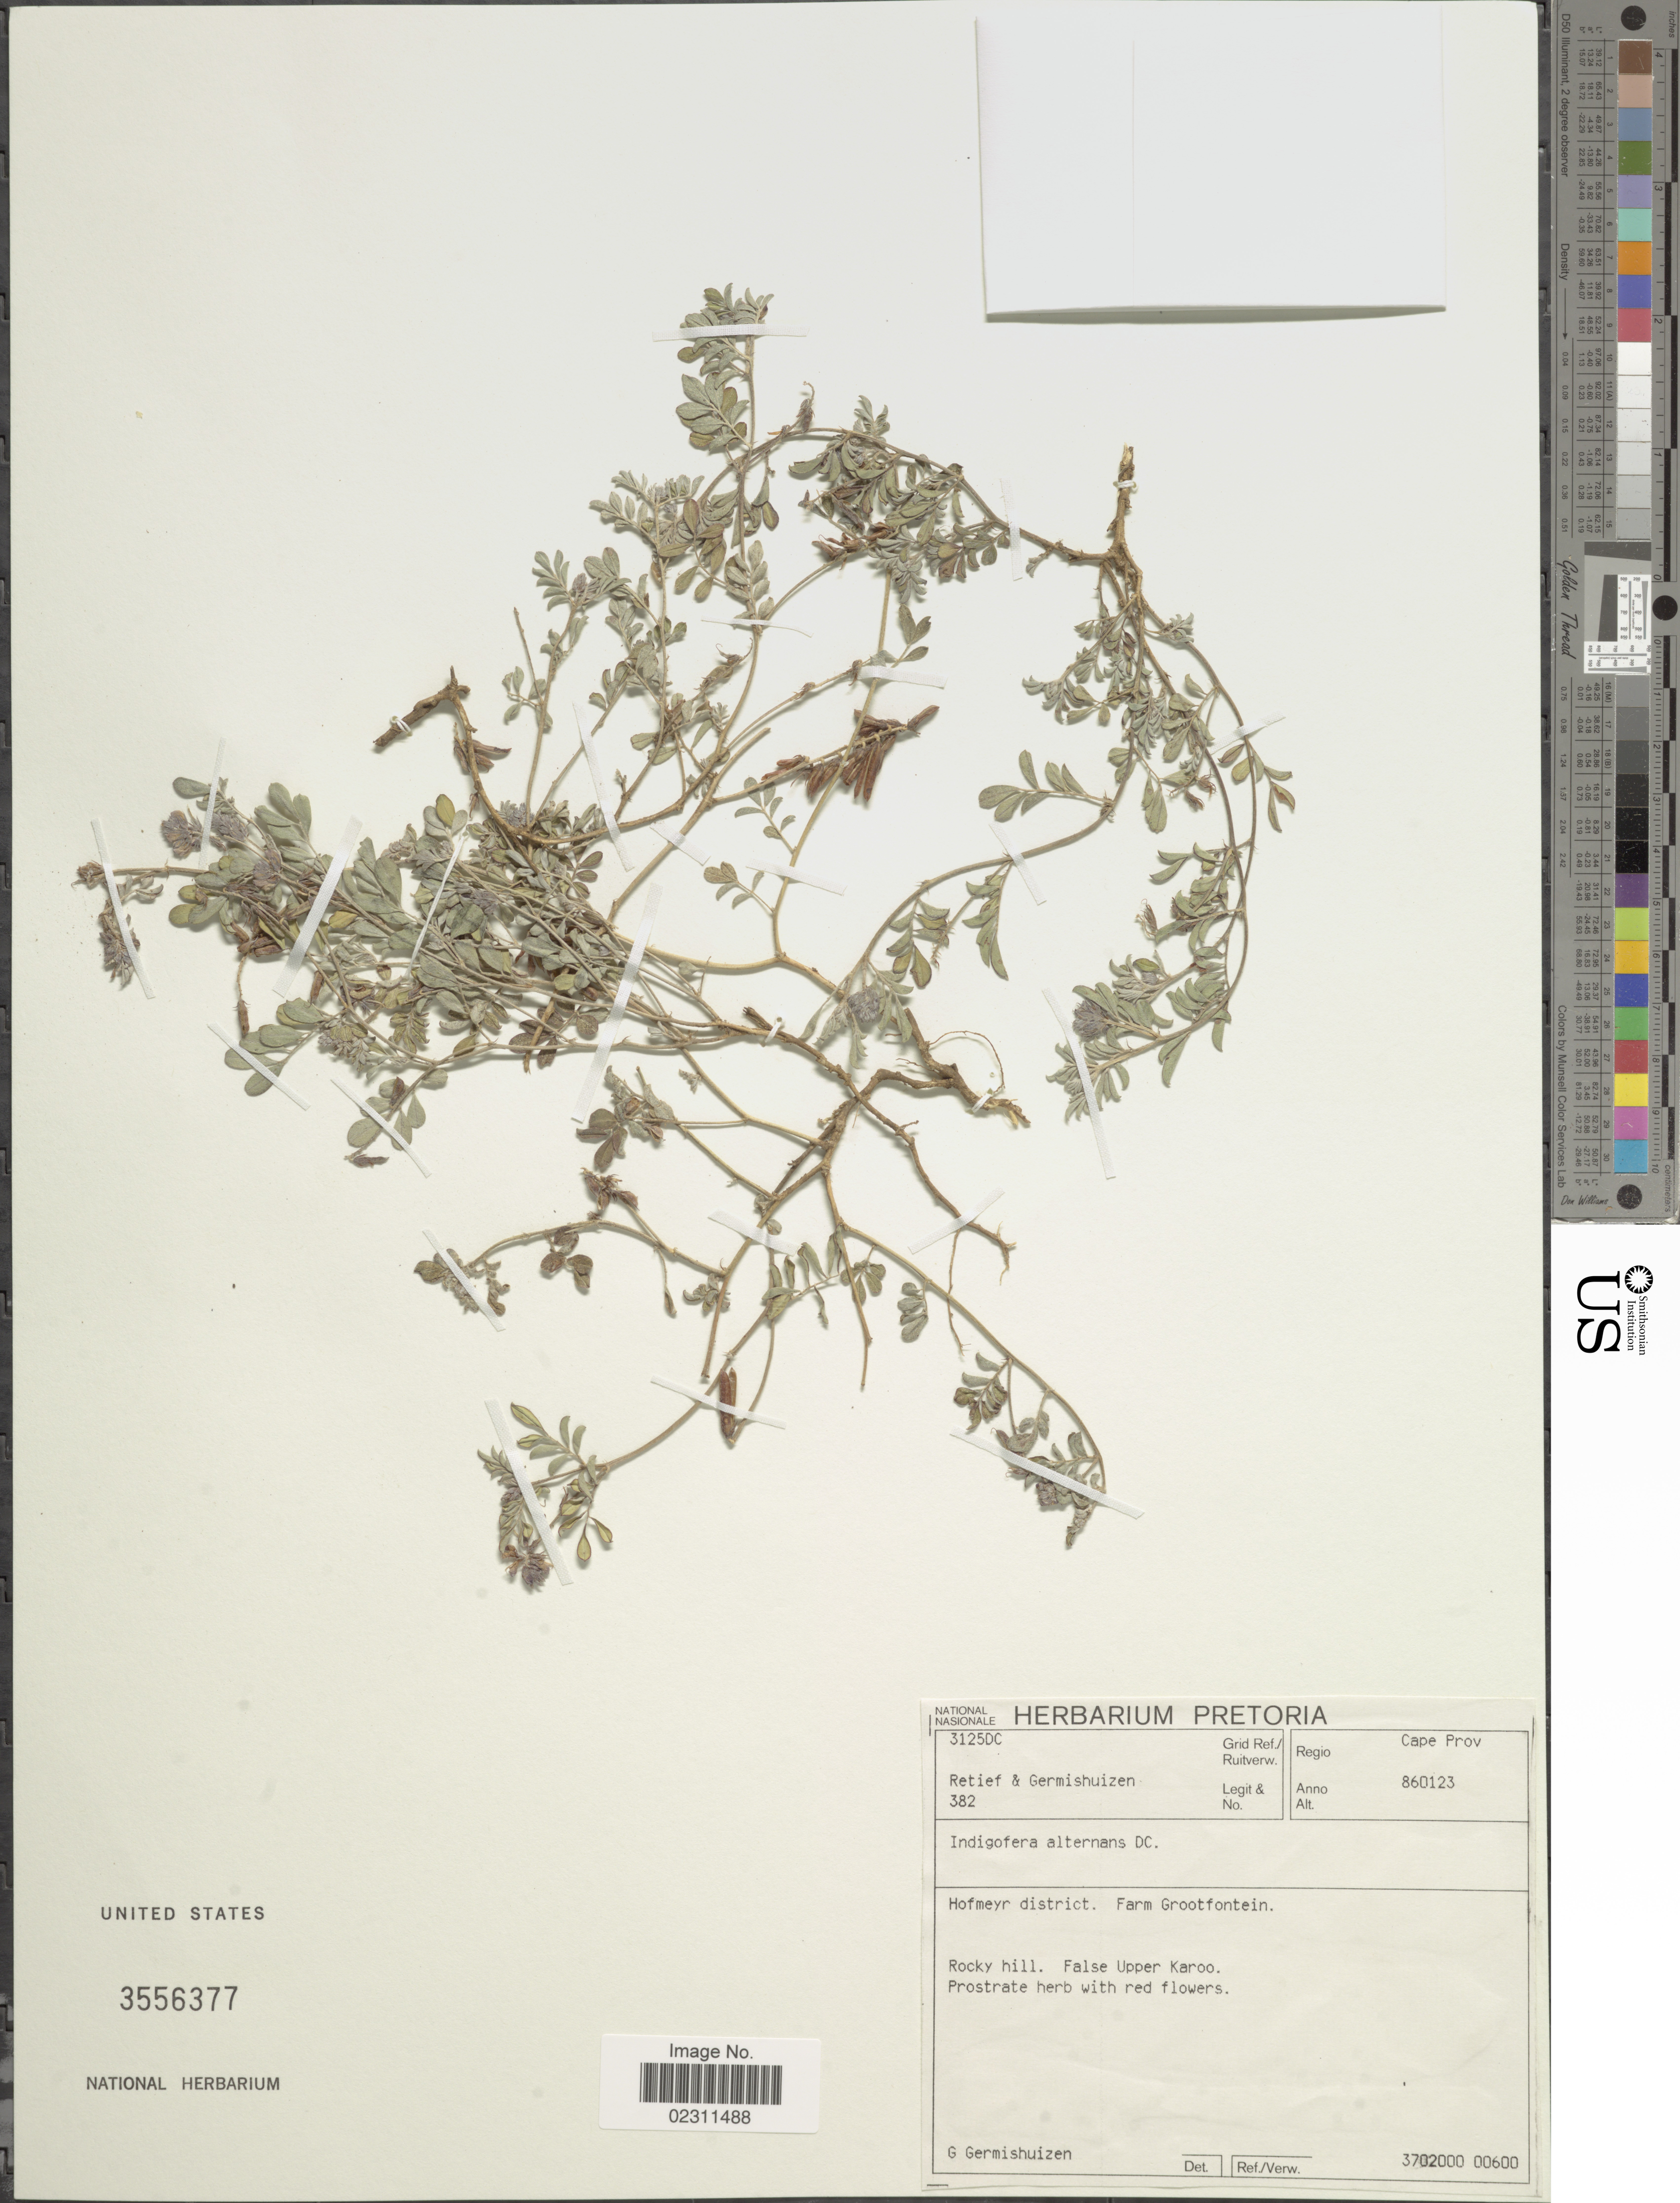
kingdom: Plantae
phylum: Tracheophyta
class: Magnoliopsida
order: Fabales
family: Fabaceae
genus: Indigofera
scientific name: Indigofera alternans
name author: DC.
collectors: -. Retief & G. Germishuizen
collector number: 382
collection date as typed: Transcribed d/m/y: 23/1/86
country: South Africa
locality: Hofmeyr district. Farm Grootfontein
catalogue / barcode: US 3556377